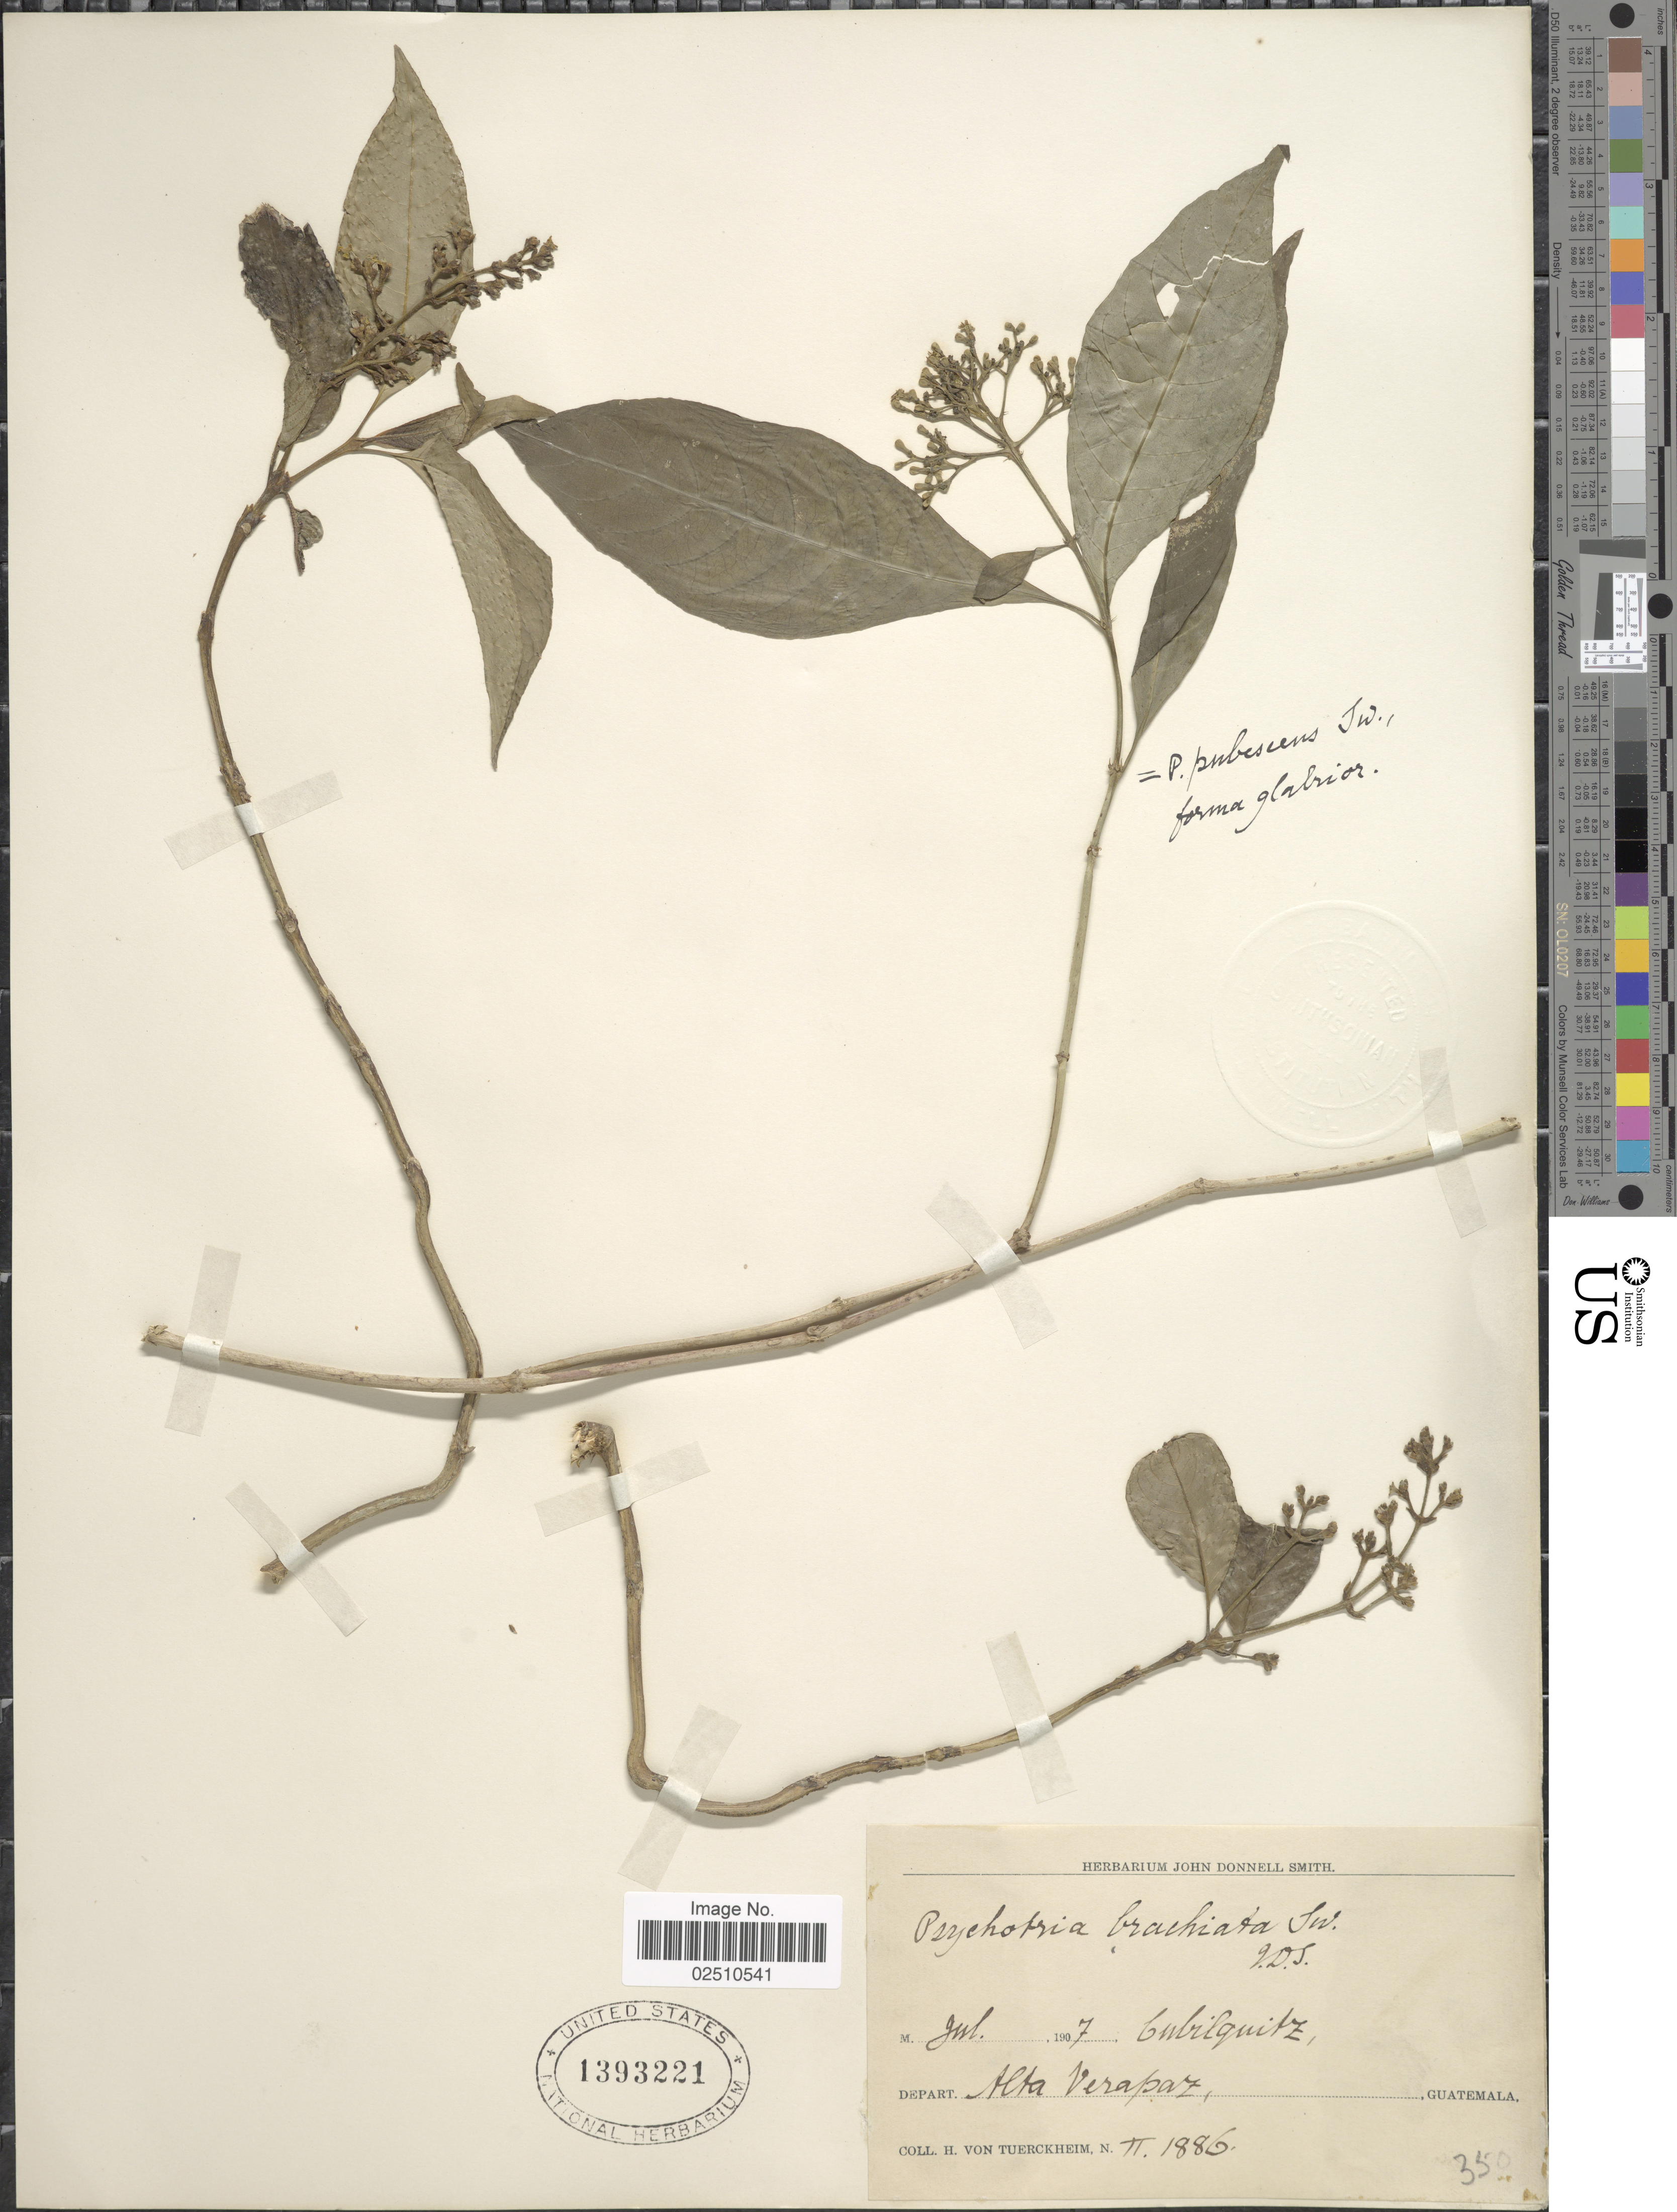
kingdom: Plantae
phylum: Tracheophyta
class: Magnoliopsida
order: Gentianales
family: Rubiaceae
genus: Psychotria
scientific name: Psychotria brachiata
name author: Sw.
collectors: H. von Türckheim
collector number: II 1886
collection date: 1907-07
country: Guatemala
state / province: Alta Verapaz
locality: Cubilquitz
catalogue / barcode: US 1393221